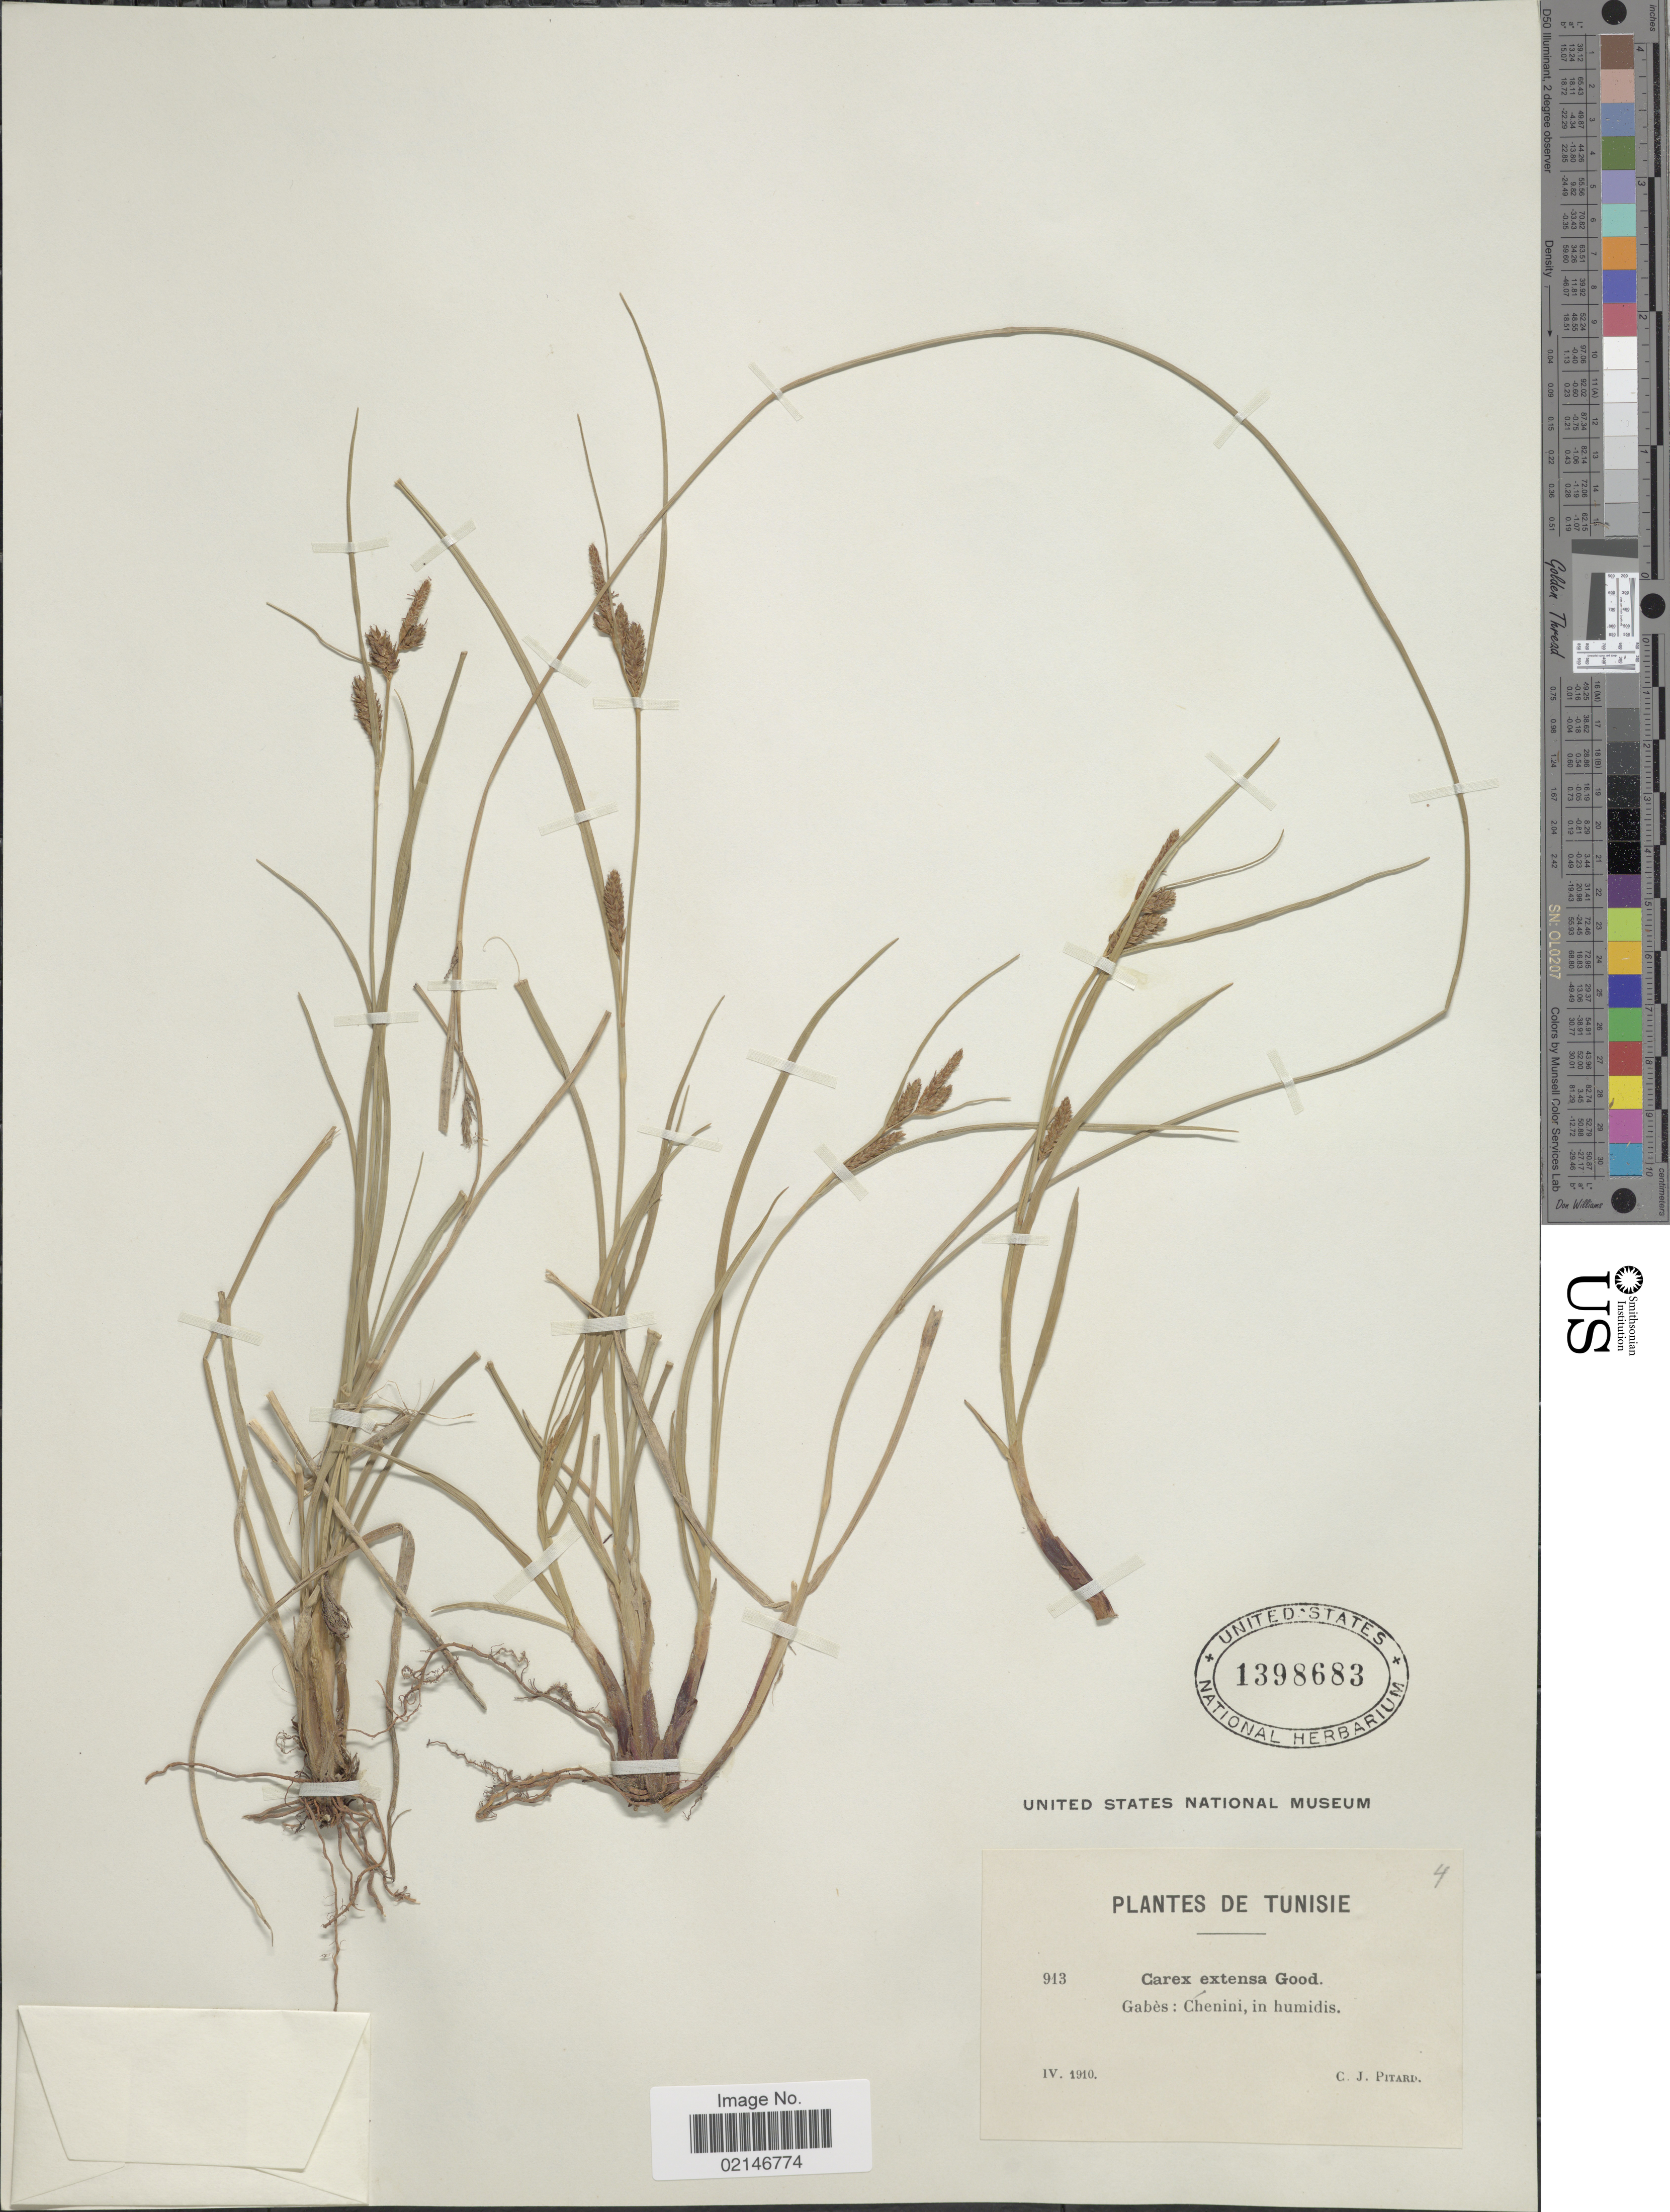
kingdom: Plantae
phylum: Tracheophyta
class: Liliopsida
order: Poales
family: Cyperaceae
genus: Carex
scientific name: Carex extensa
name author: Gooden.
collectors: C. Pitard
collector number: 913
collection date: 1910-04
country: Tunisia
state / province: Gabès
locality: Tunisie, Gabes: Chenini, in humidis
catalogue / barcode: US 1398683